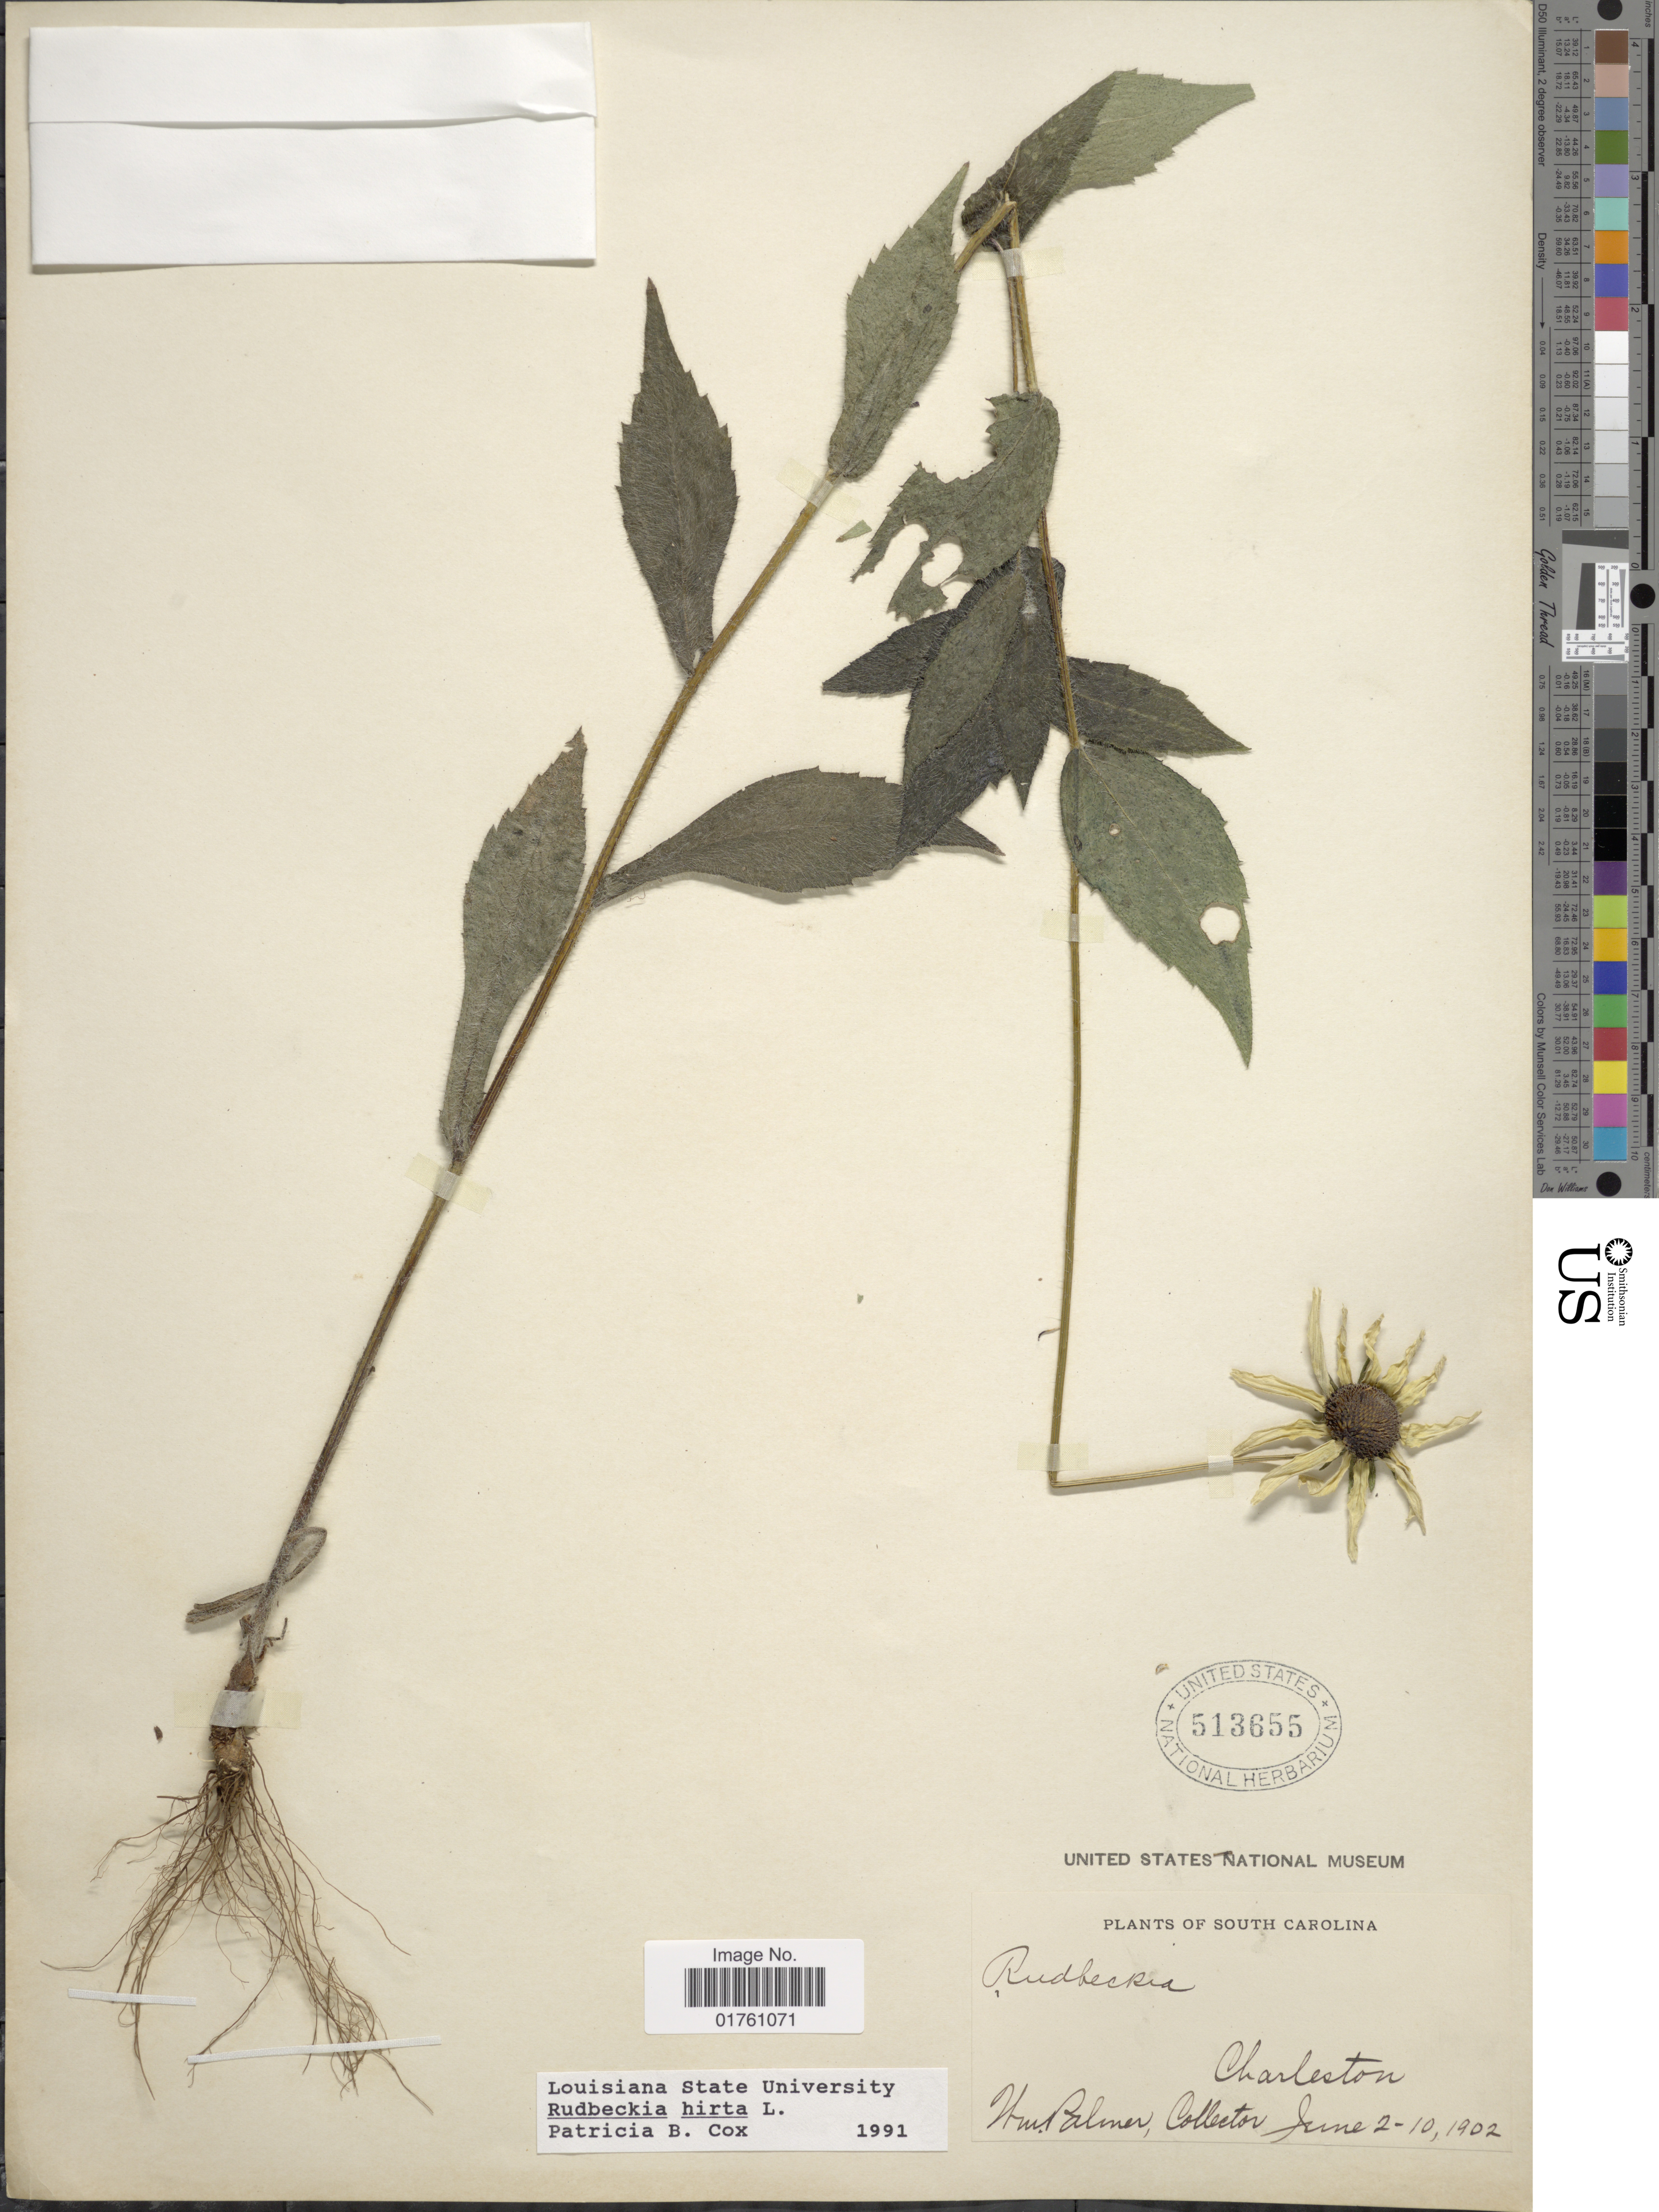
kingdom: Plantae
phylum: Tracheophyta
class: Magnoliopsida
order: Asterales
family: Asteraceae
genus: Rudbeckia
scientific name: Rudbeckia hirta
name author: L.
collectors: W. Palmer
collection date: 1902-06-02/1902-06-10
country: United States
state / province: South Carolina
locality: Charleston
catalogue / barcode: US 513655